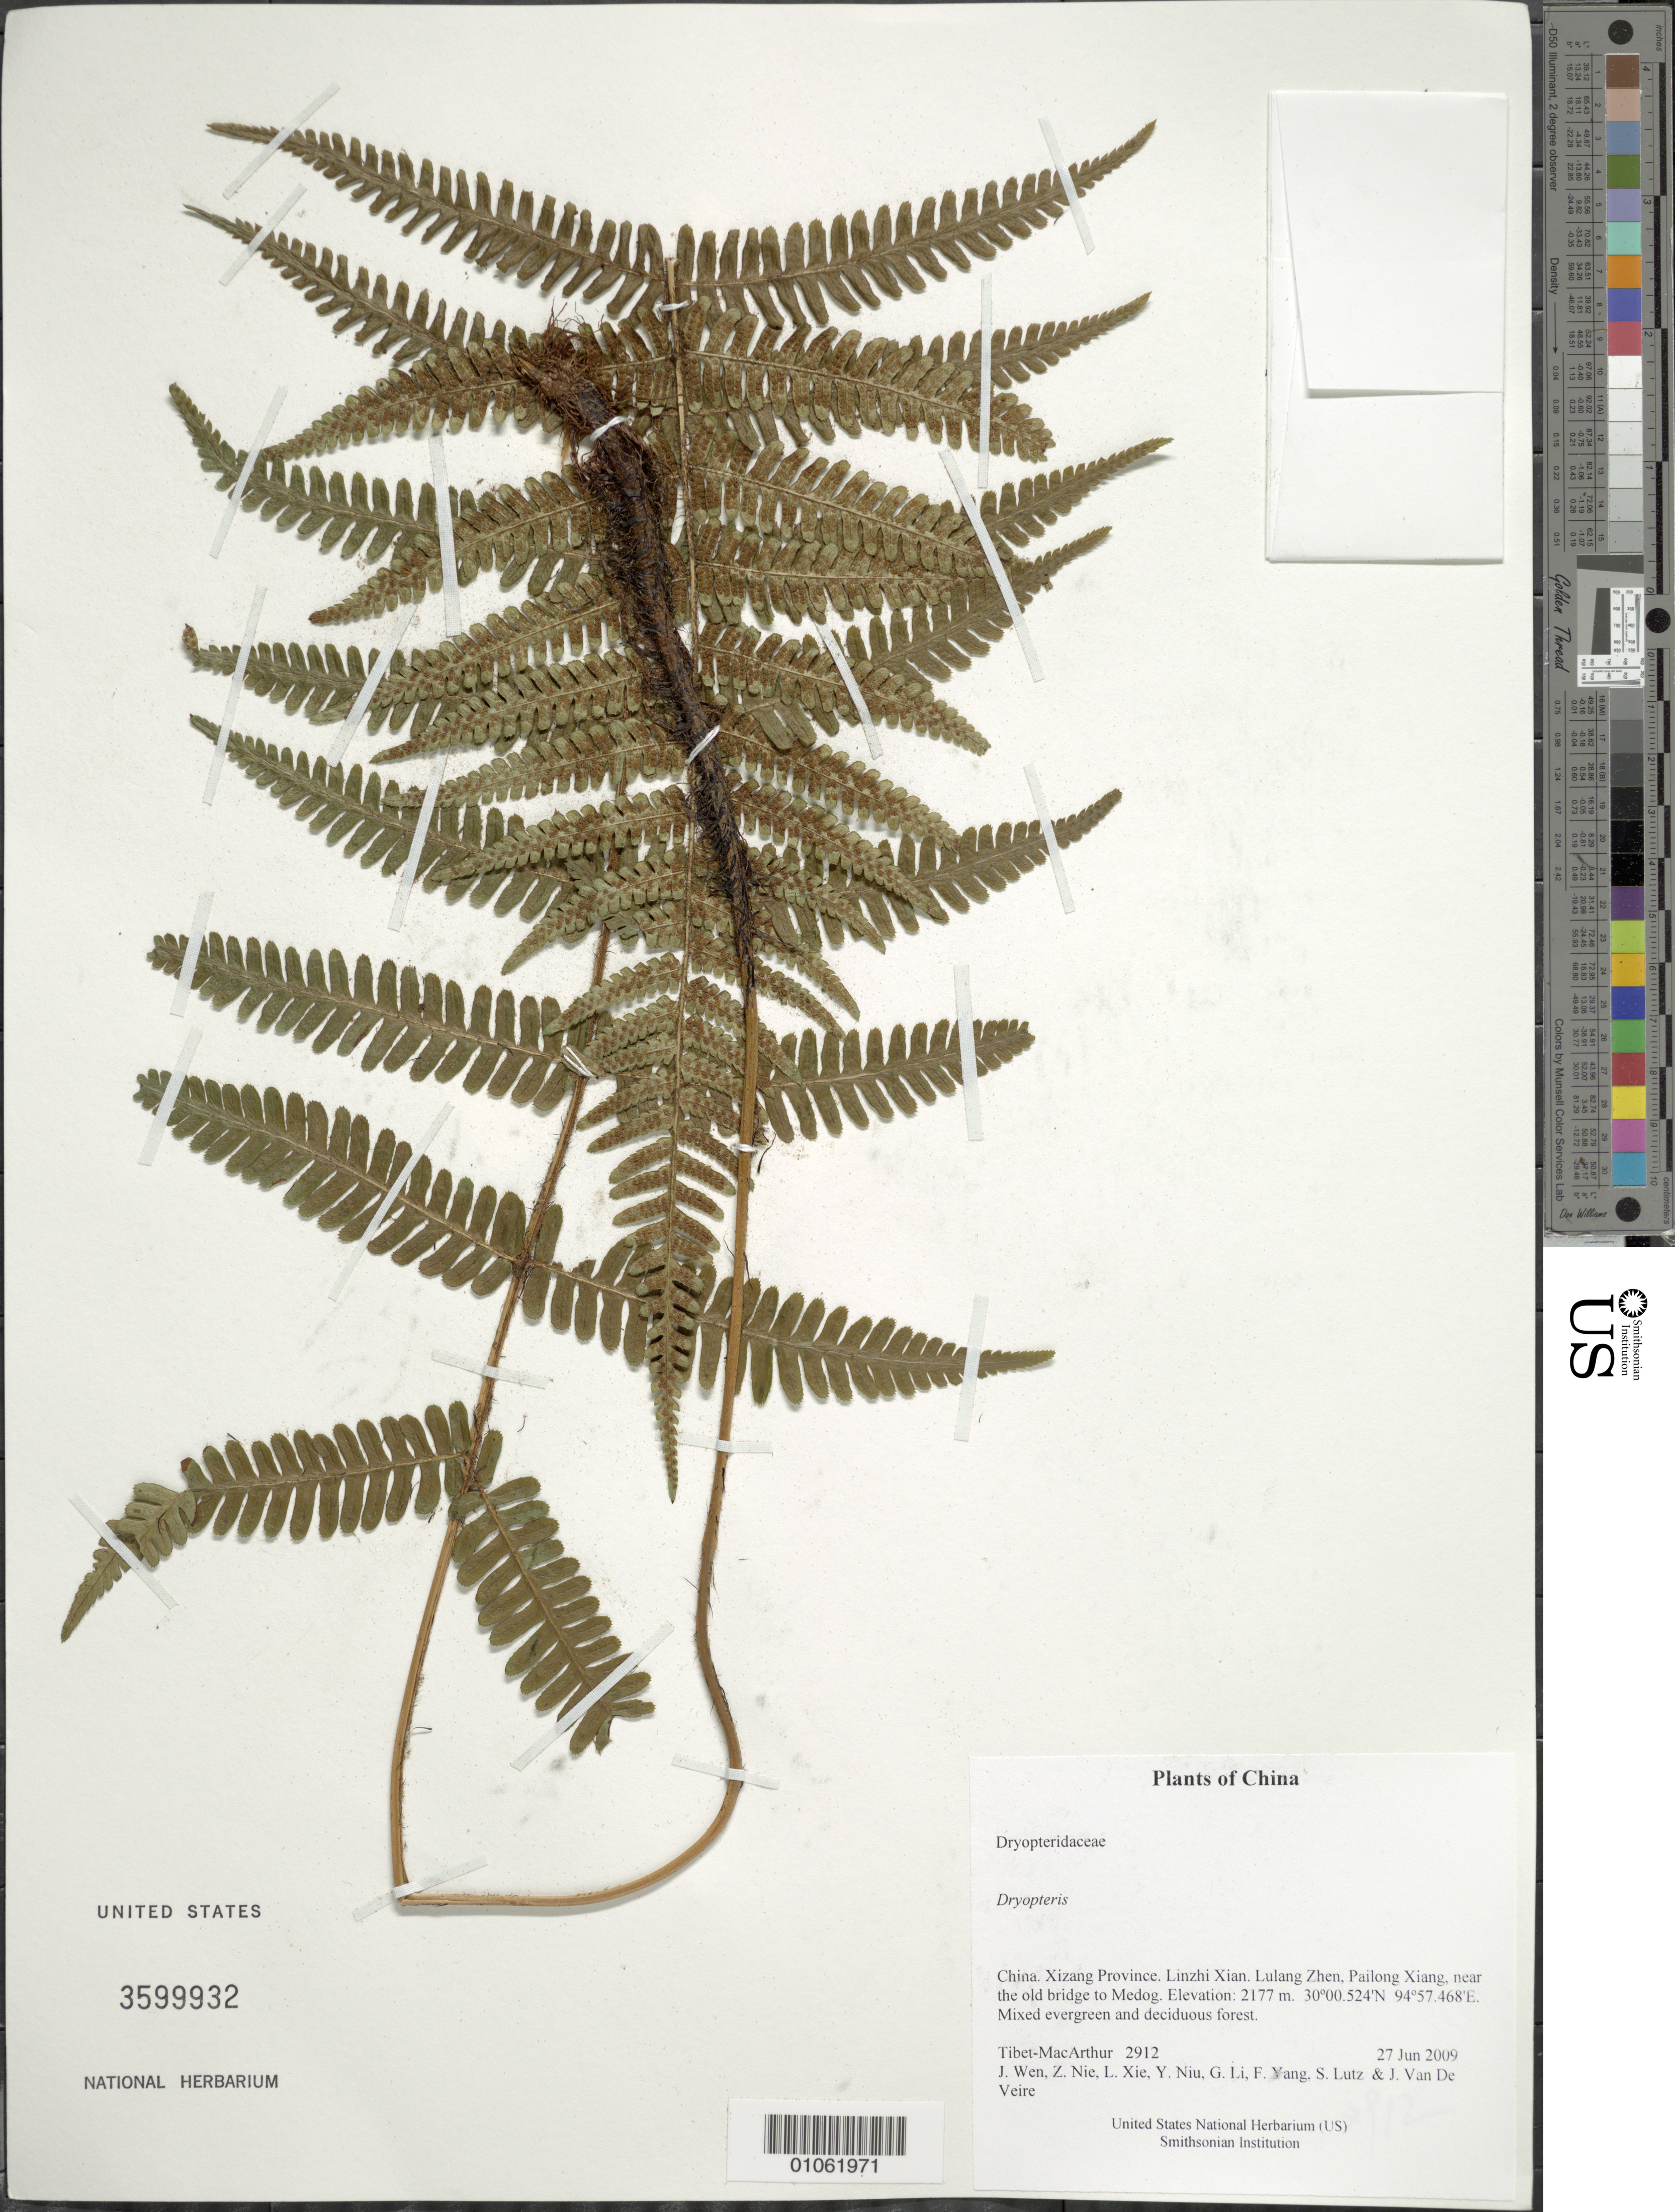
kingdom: Plantae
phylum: Tracheophyta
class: Polypodiopsida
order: Polypodiales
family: Dryopteridaceae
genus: Dryopteris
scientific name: Dryopteris sp.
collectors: Tibet-MacArthur, J. Wen, Z. Nie, L. Xie, Y. Niu, G. Li, F. Yang, S. Lutz & J. Van De Veire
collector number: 2912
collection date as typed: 27 Jun 2009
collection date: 2009-06-27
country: China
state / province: Xizang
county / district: Linzhi Xian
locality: Lulang Zhen, Pailong Xiang, near the old bridge to Medog.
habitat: Mixed evergreen and deciduous forest.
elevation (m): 2177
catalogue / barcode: US 3599932